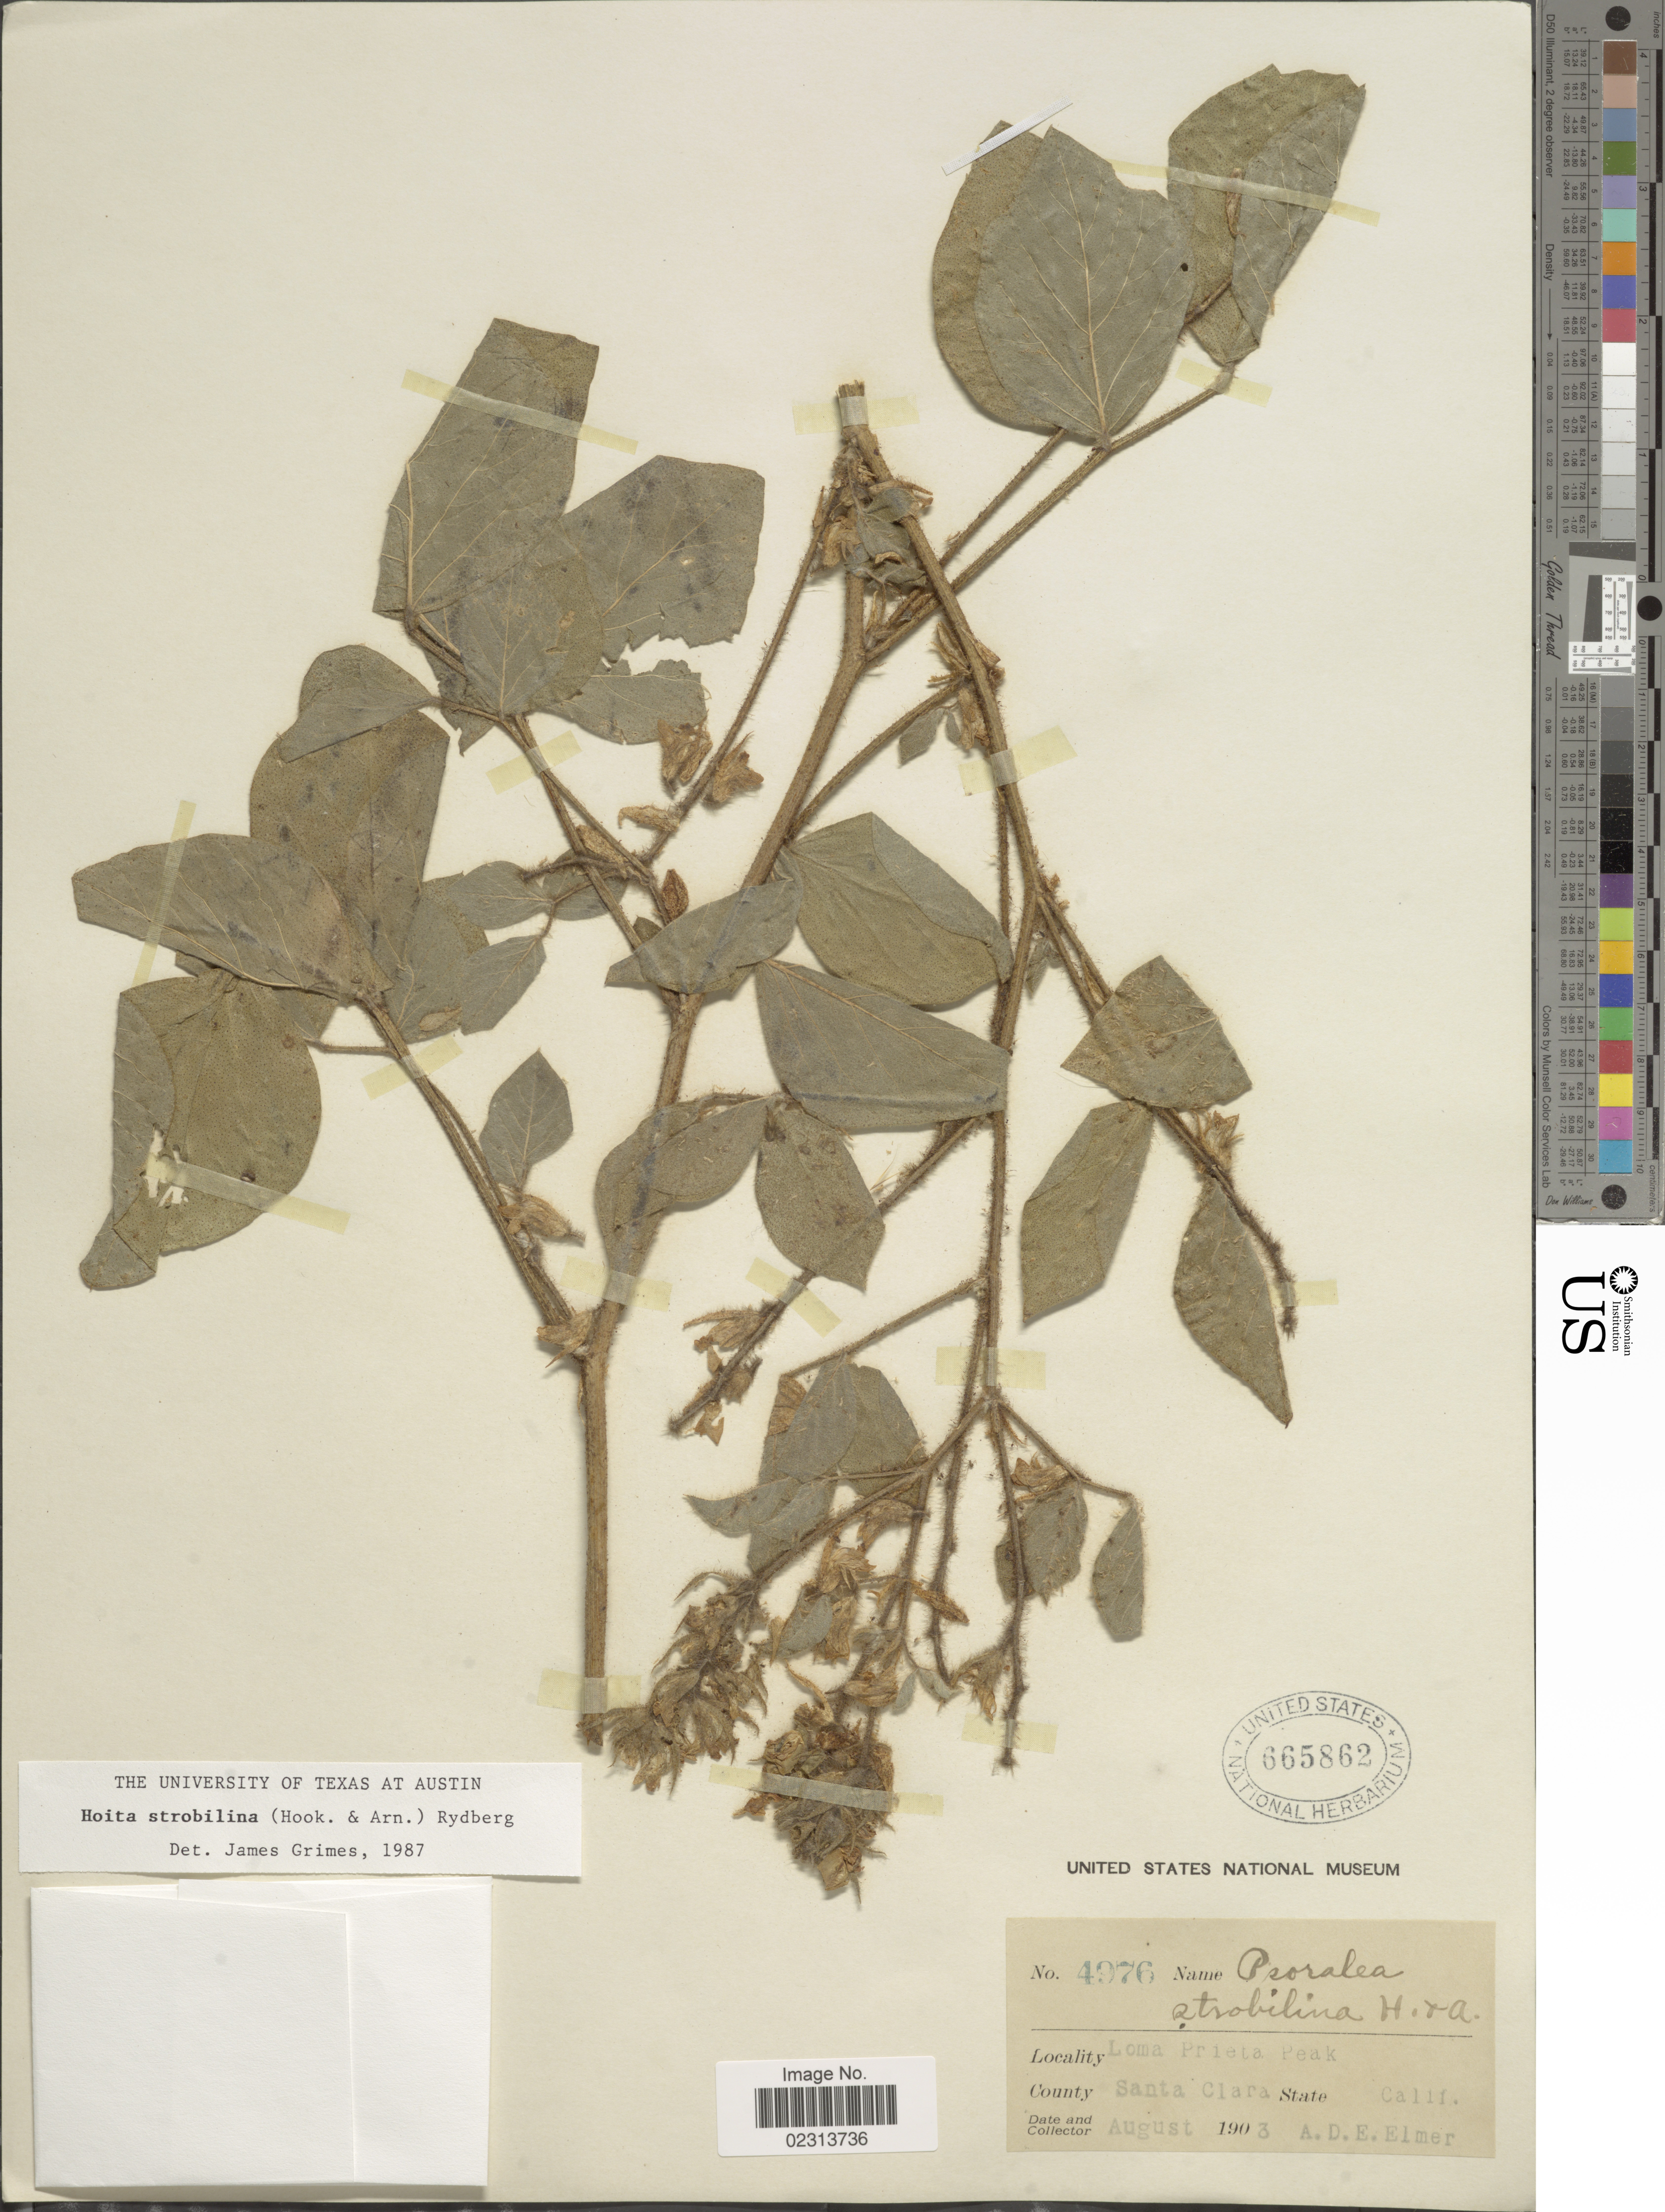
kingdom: Plantae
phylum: Tracheophyta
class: Magnoliopsida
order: Fabales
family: Fabaceae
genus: Hoita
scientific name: Hoita strobilina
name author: (Hook. & Arn.) Rydb.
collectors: A. D. E. Elmer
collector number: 4976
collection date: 1903-08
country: United States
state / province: California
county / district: Santa Clara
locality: Loma Prieta peak, County Santa Clara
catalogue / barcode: US 665862